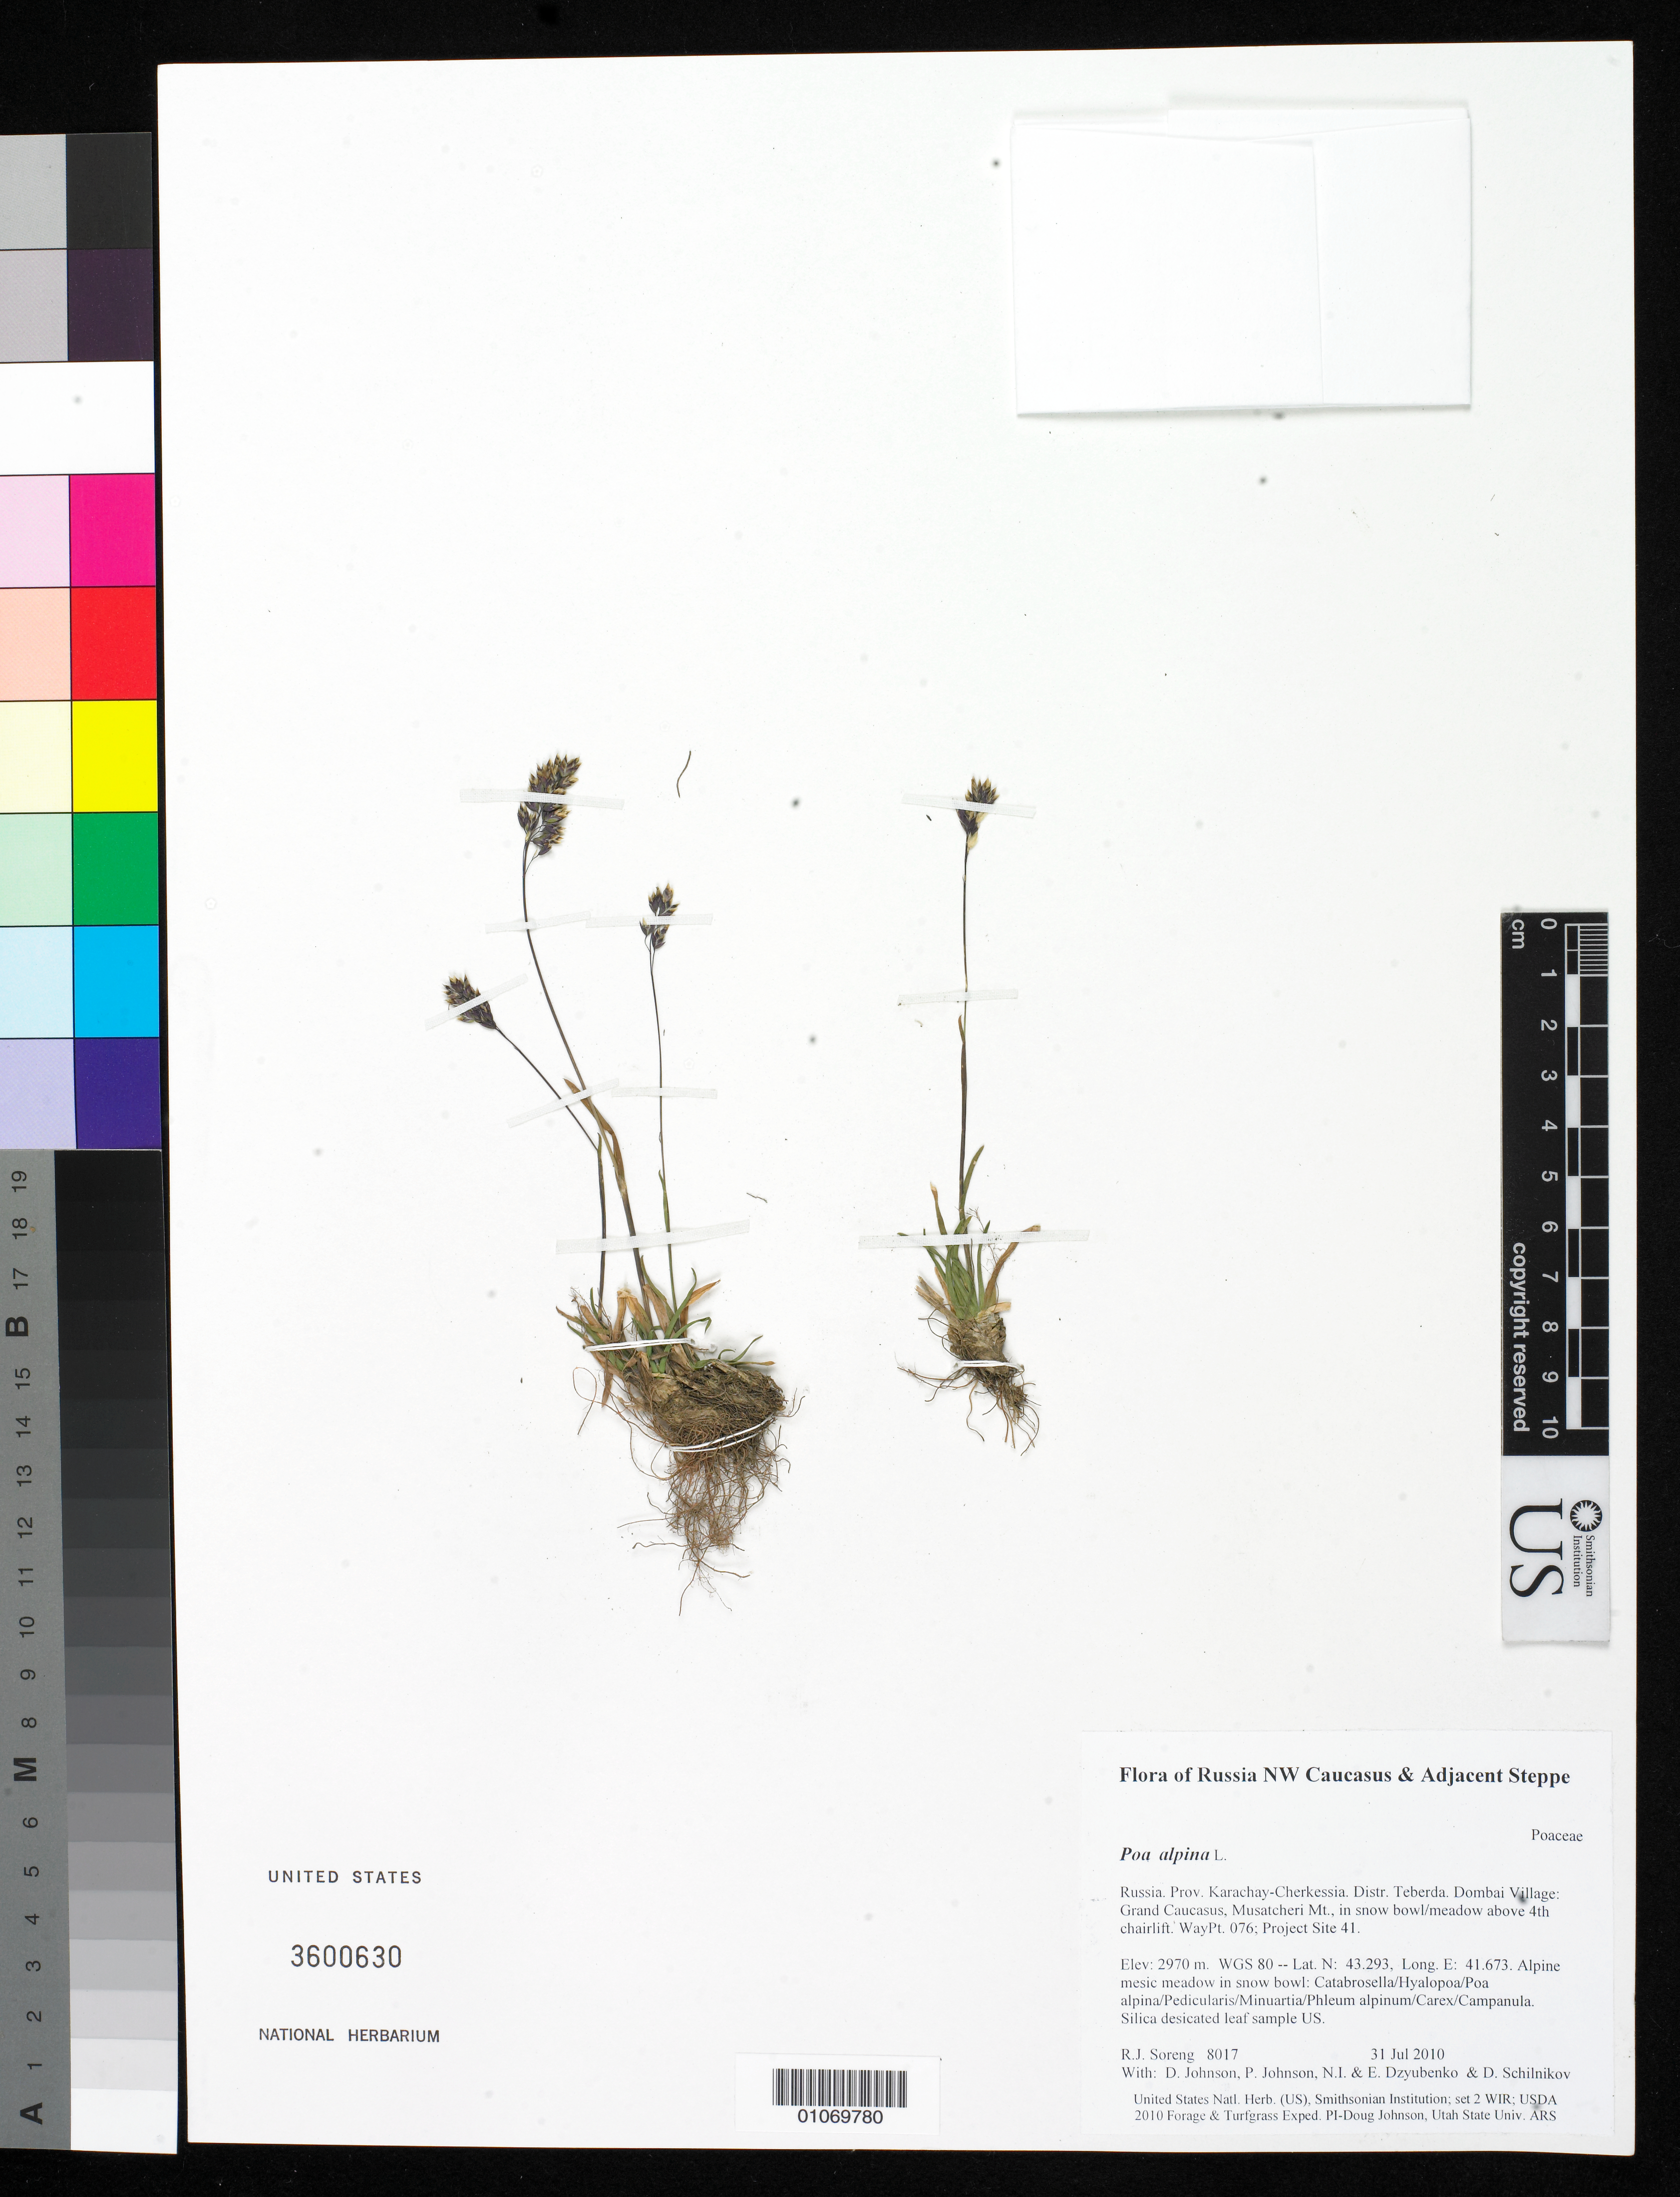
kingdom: Plantae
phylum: Tracheophyta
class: Liliopsida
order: Poales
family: Poaceae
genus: Poa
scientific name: Poa alpina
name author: L.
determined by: Soreng, Robert J., Research Associate (BOT), Smithsonian Institution - National Museum of Natural History (UNITED STATES)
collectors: R. J. Soreng, D. Johnson, P. Johnson, N. Dzyubenko, E. Dzyubenko & D. Schilnikov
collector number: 8017-a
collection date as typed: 31 Jul 2010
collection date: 2010-07-31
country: Russian Federation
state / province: Karachay-Cherkess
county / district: Teberda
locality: Dombai Village: Grand Caucasus, Musatcheri Mt., in snow bowl/meadow above 4th chairlift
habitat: Alpine mesic meadow in snow bowl: Catabrosella/Hyalopoa/Poa alpina/Pedicularis/Minuartia/Phleum alpinum/Carex/Campanula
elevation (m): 2970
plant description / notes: DNA Vouchers, SG> US; US, WIR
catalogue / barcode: US 3600630